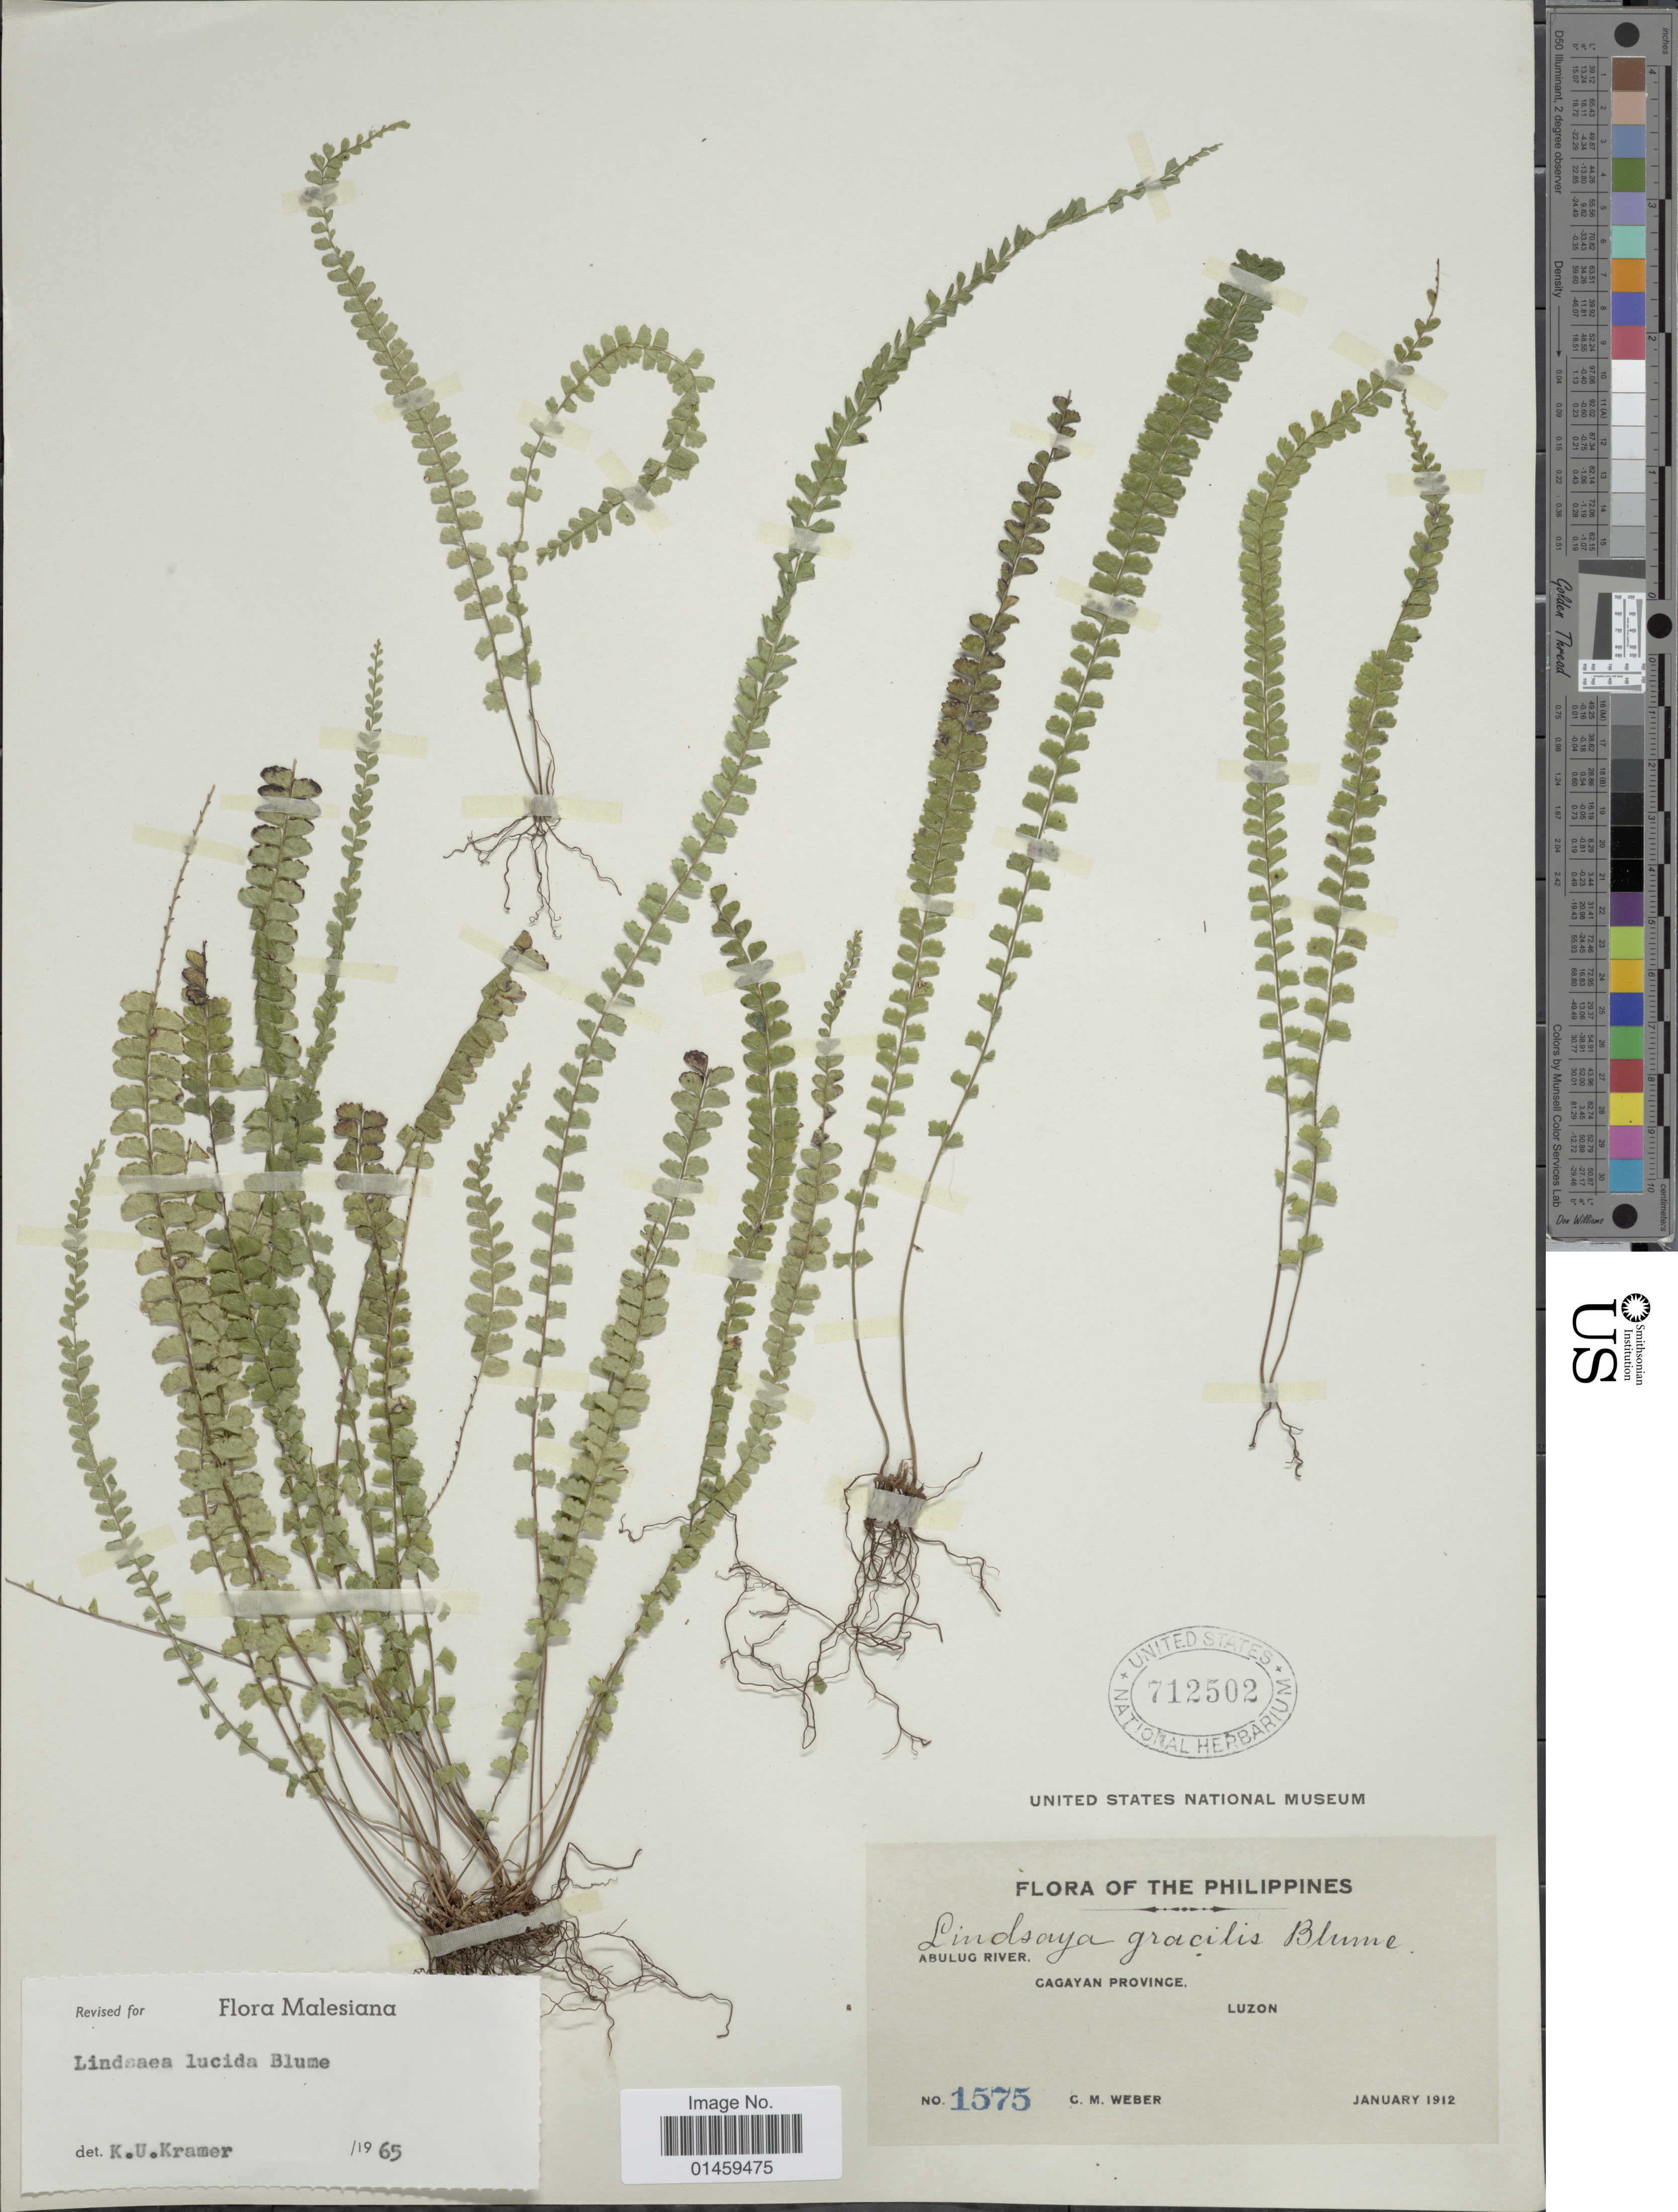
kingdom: Plantae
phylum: Tracheophyta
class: Polypodiopsida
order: Polypodiales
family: Lindsaeaceae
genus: Lindsaea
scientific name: Lindsaea lucida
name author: Blume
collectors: C. M. Weber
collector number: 1575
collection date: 1912-01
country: Philippines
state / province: Cagayan Valley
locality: Abulug River, Cagayan Province, Luzon.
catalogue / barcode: US 712502